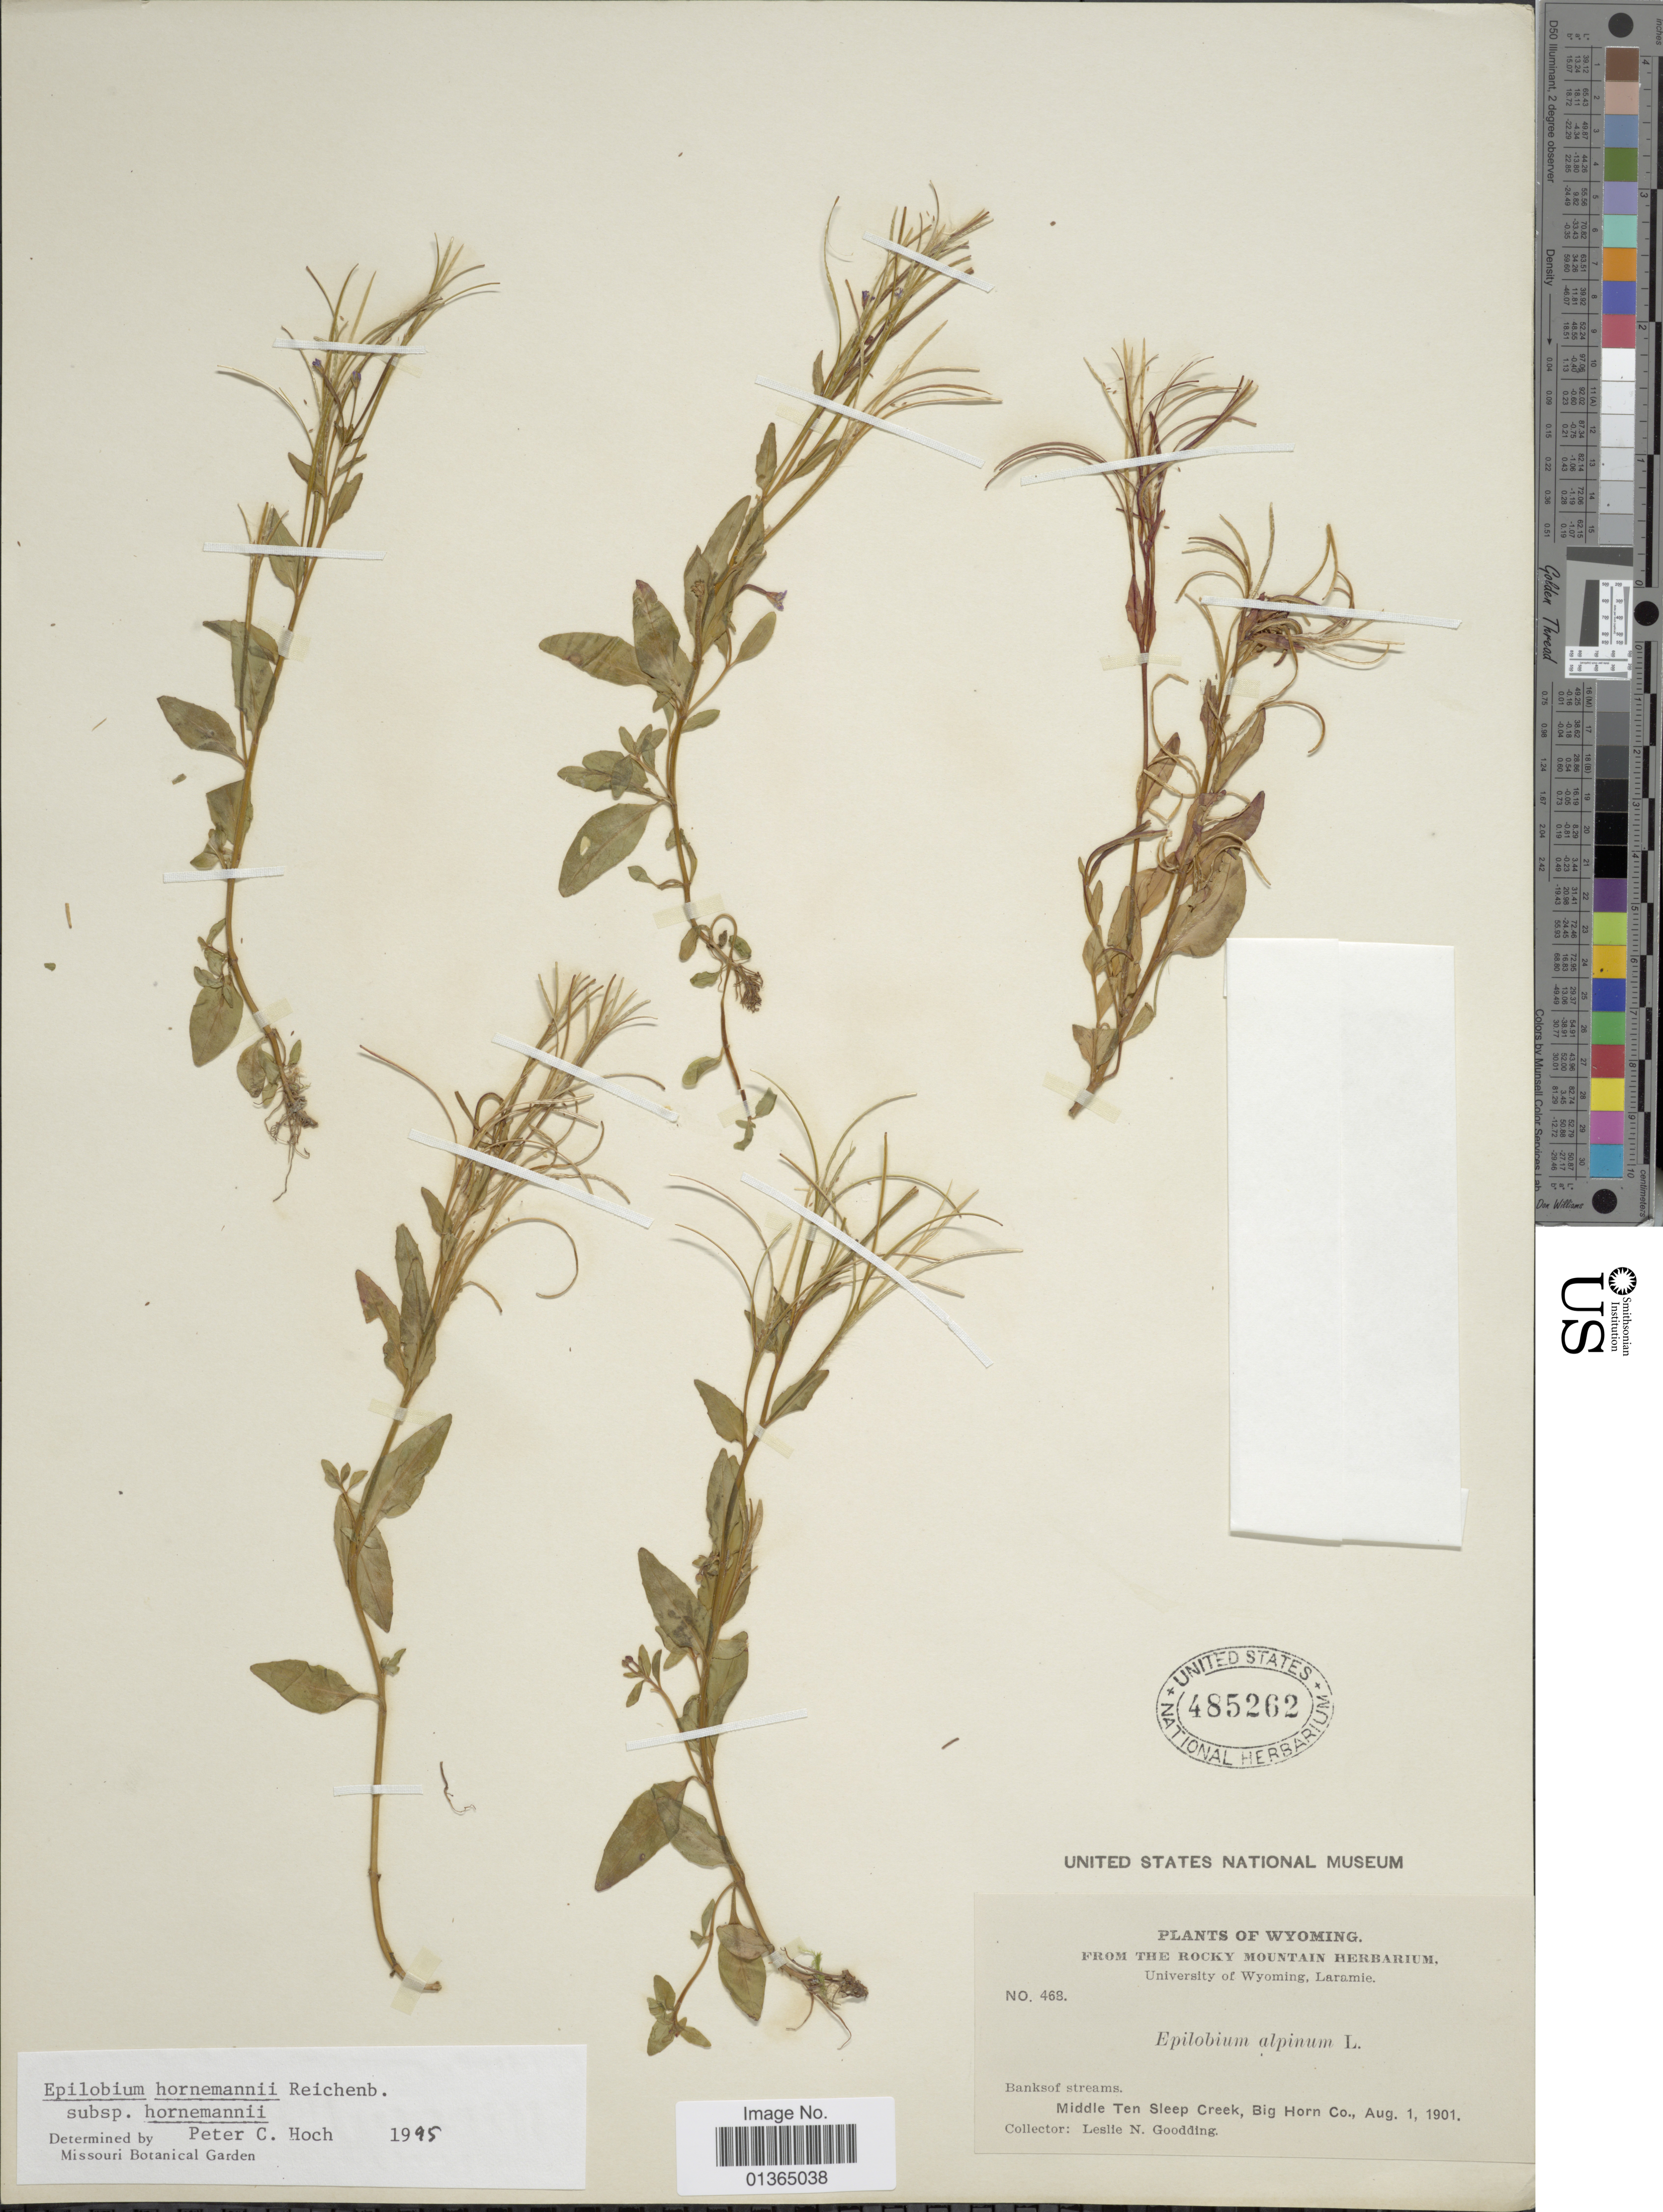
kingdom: Plantae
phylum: Tracheophyta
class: Magnoliopsida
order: Myrtales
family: Onagraceae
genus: Epilobium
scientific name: Epilobium hornemannii subsp. hornemannii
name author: Rchb.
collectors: L. N. Goodding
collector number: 468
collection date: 1901-08-01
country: United States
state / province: Wyoming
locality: Middle Ten Sleep Creek, Big Horn Co.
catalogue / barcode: US 485262